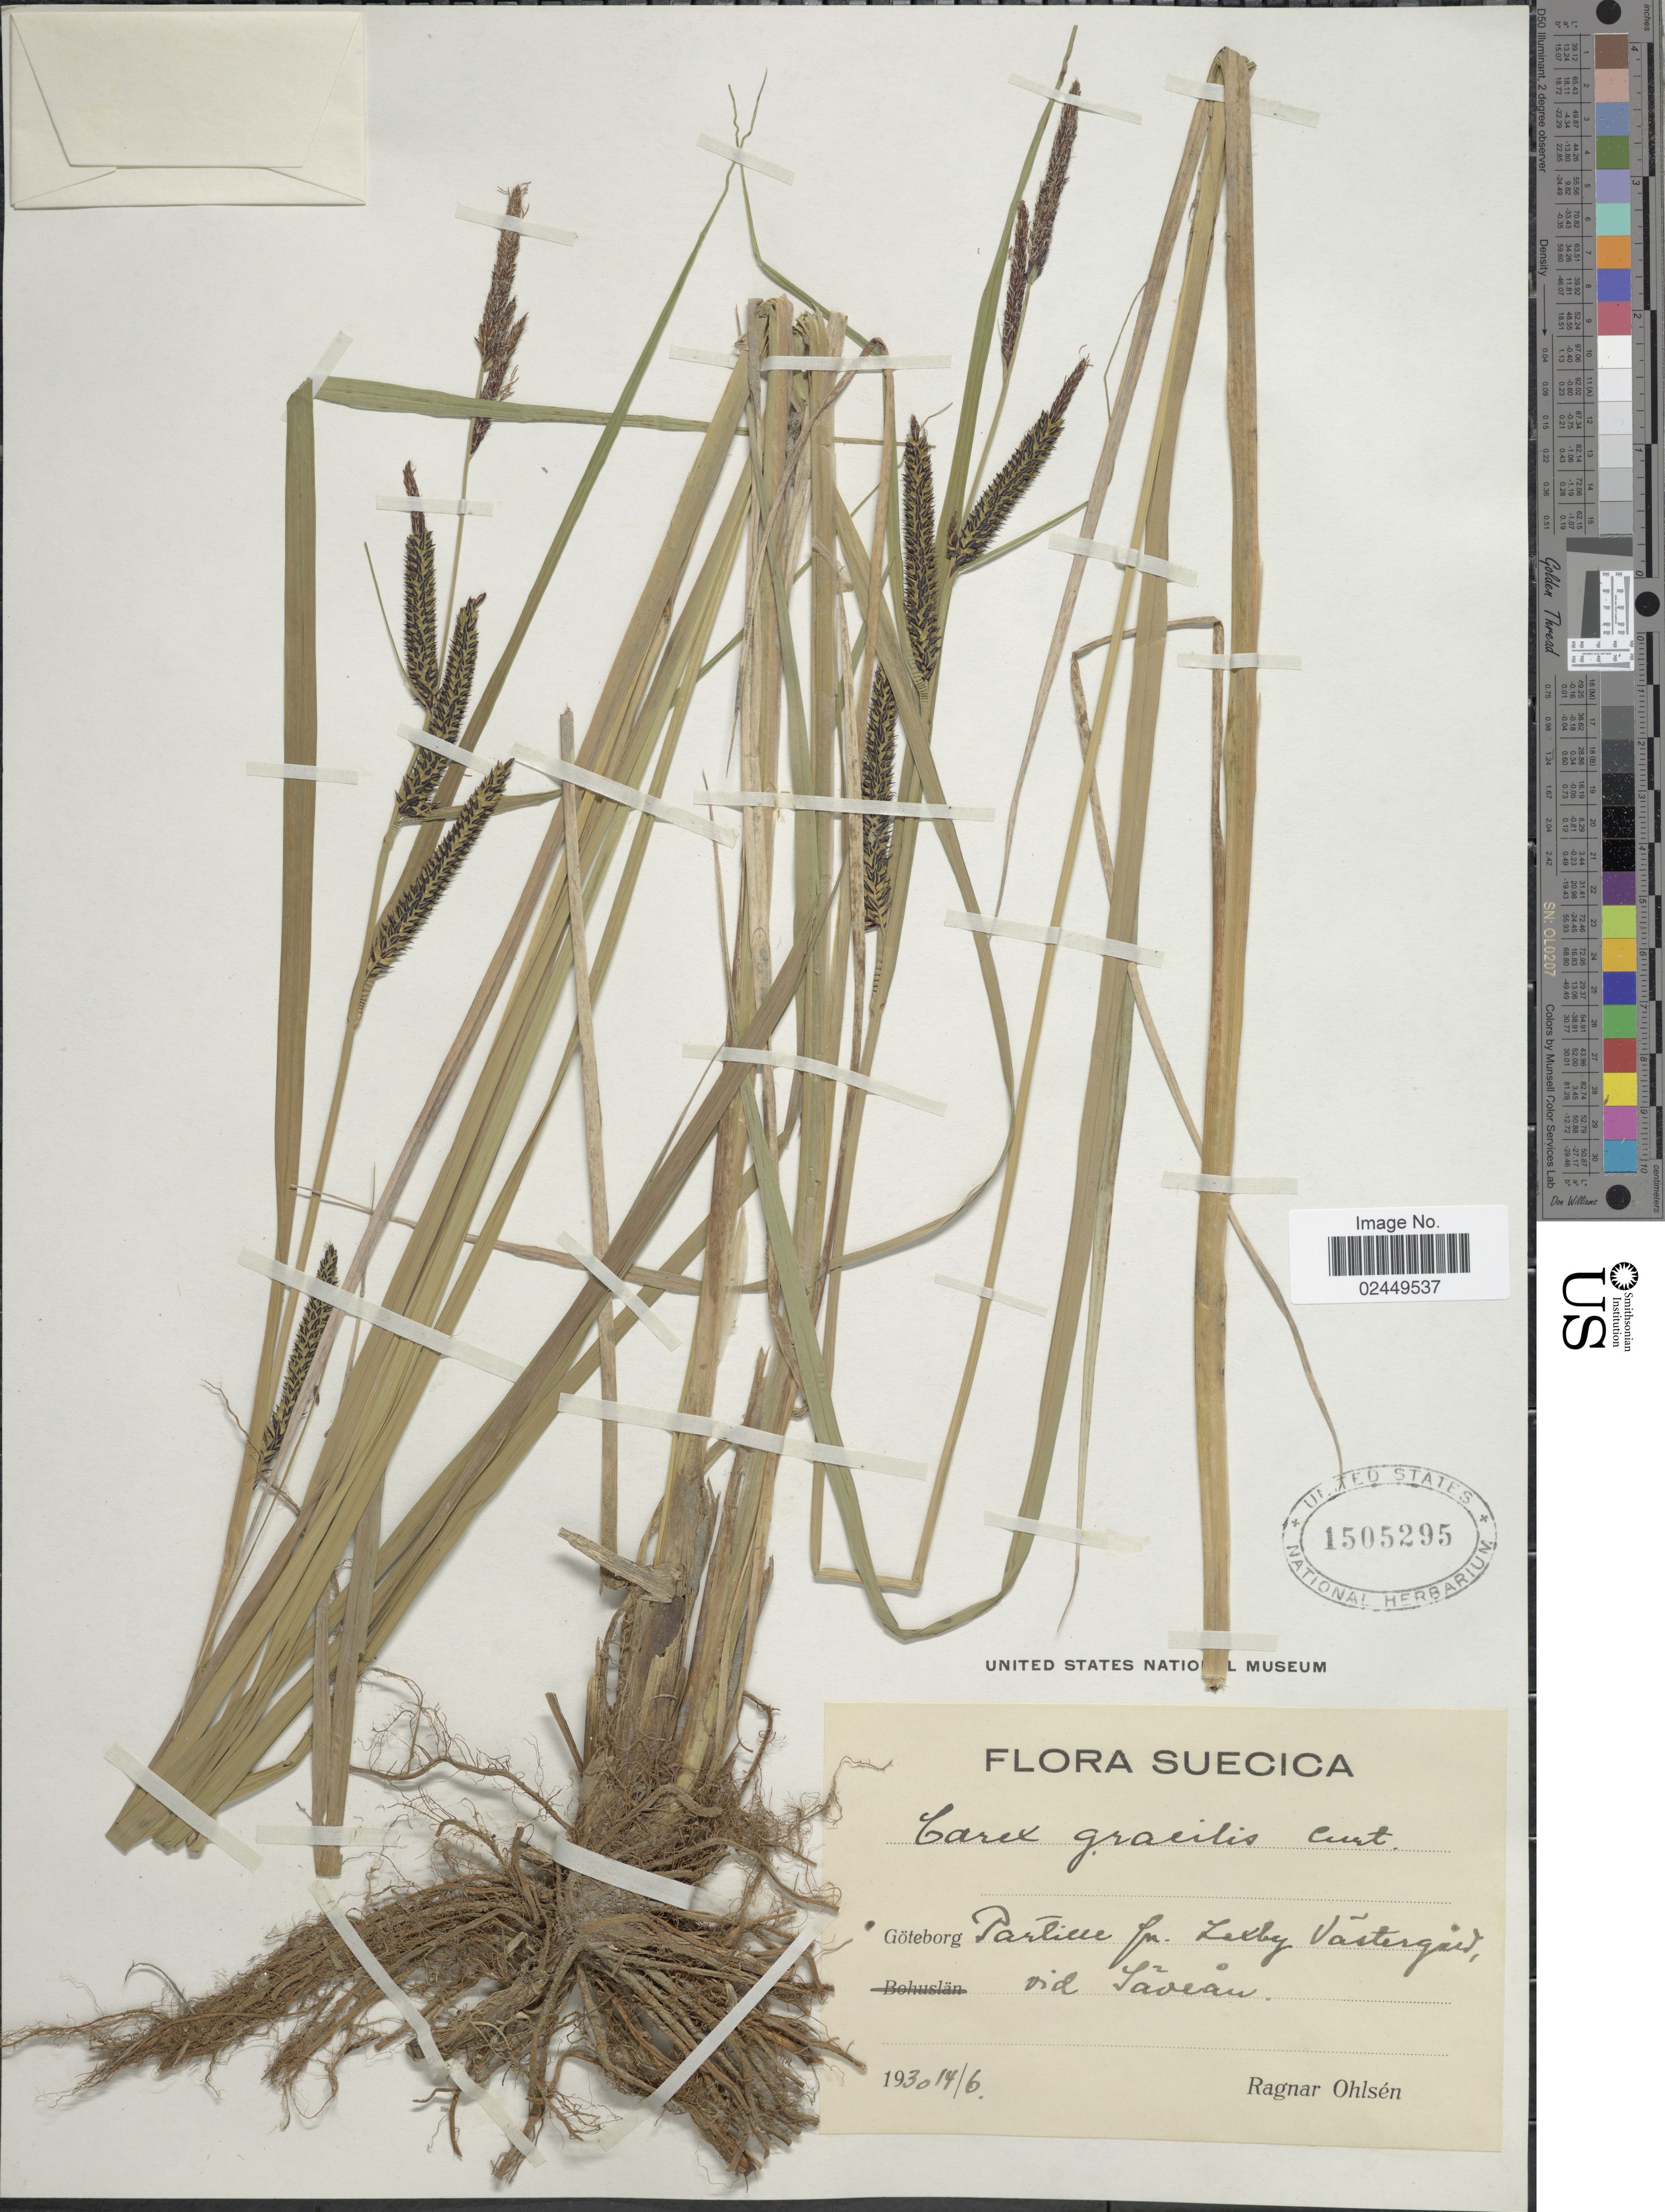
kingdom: Plantae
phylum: Tracheophyta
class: Liliopsida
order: Poales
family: Cyperaceae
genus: Carex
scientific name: Carex acuta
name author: L.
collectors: R. Ohlsén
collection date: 1930-06-14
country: Sweden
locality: Suecica. Goteberg Partieu fn. Zexby Vastergard, vid Savaeu.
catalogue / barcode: US 1505295